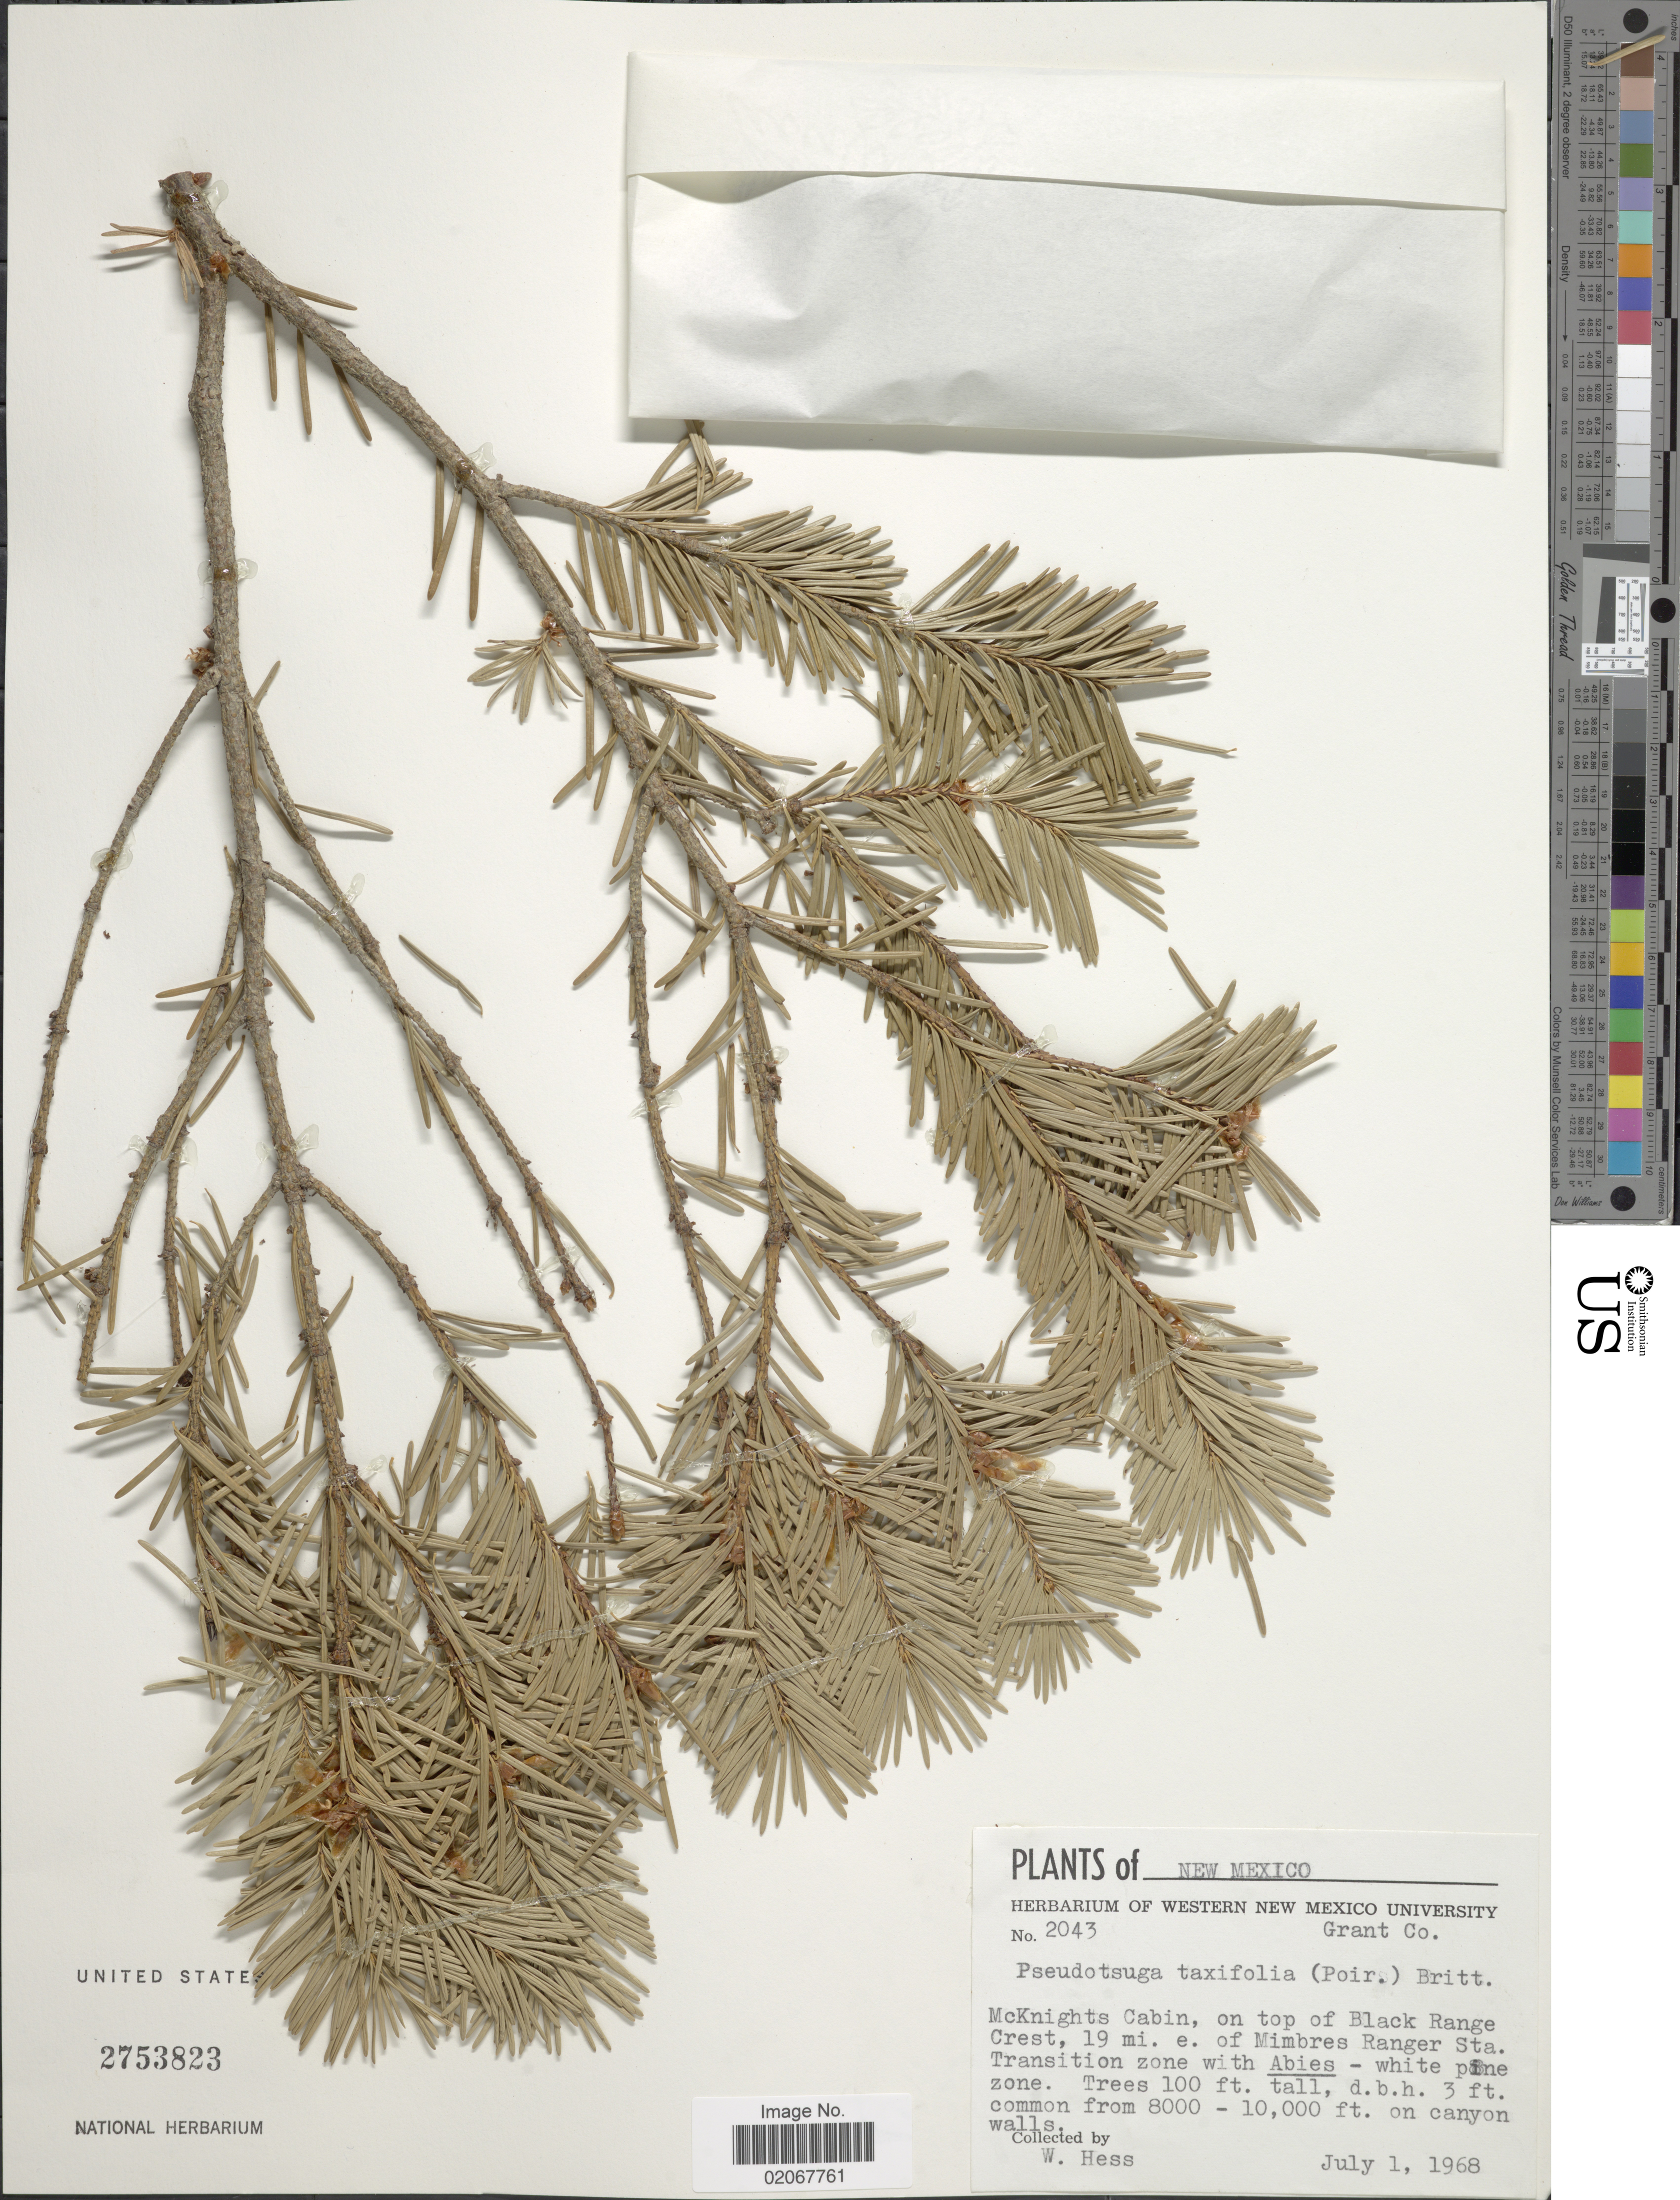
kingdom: Plantae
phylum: Tracheophyta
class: Pinopsida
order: Pinales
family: Pinaceae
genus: Pseudotsuga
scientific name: Pseudotsuga menziesii var. glauca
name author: (Beissn.) Franco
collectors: W. Hess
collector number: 2043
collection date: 1968-07-01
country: United States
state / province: New Mexico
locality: Grant Co. McKnight Cabin, on top of Black Range Crest, 19 mi. e. of Mimbres Ranger Sta. Transition zone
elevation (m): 244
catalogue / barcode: US 2753823